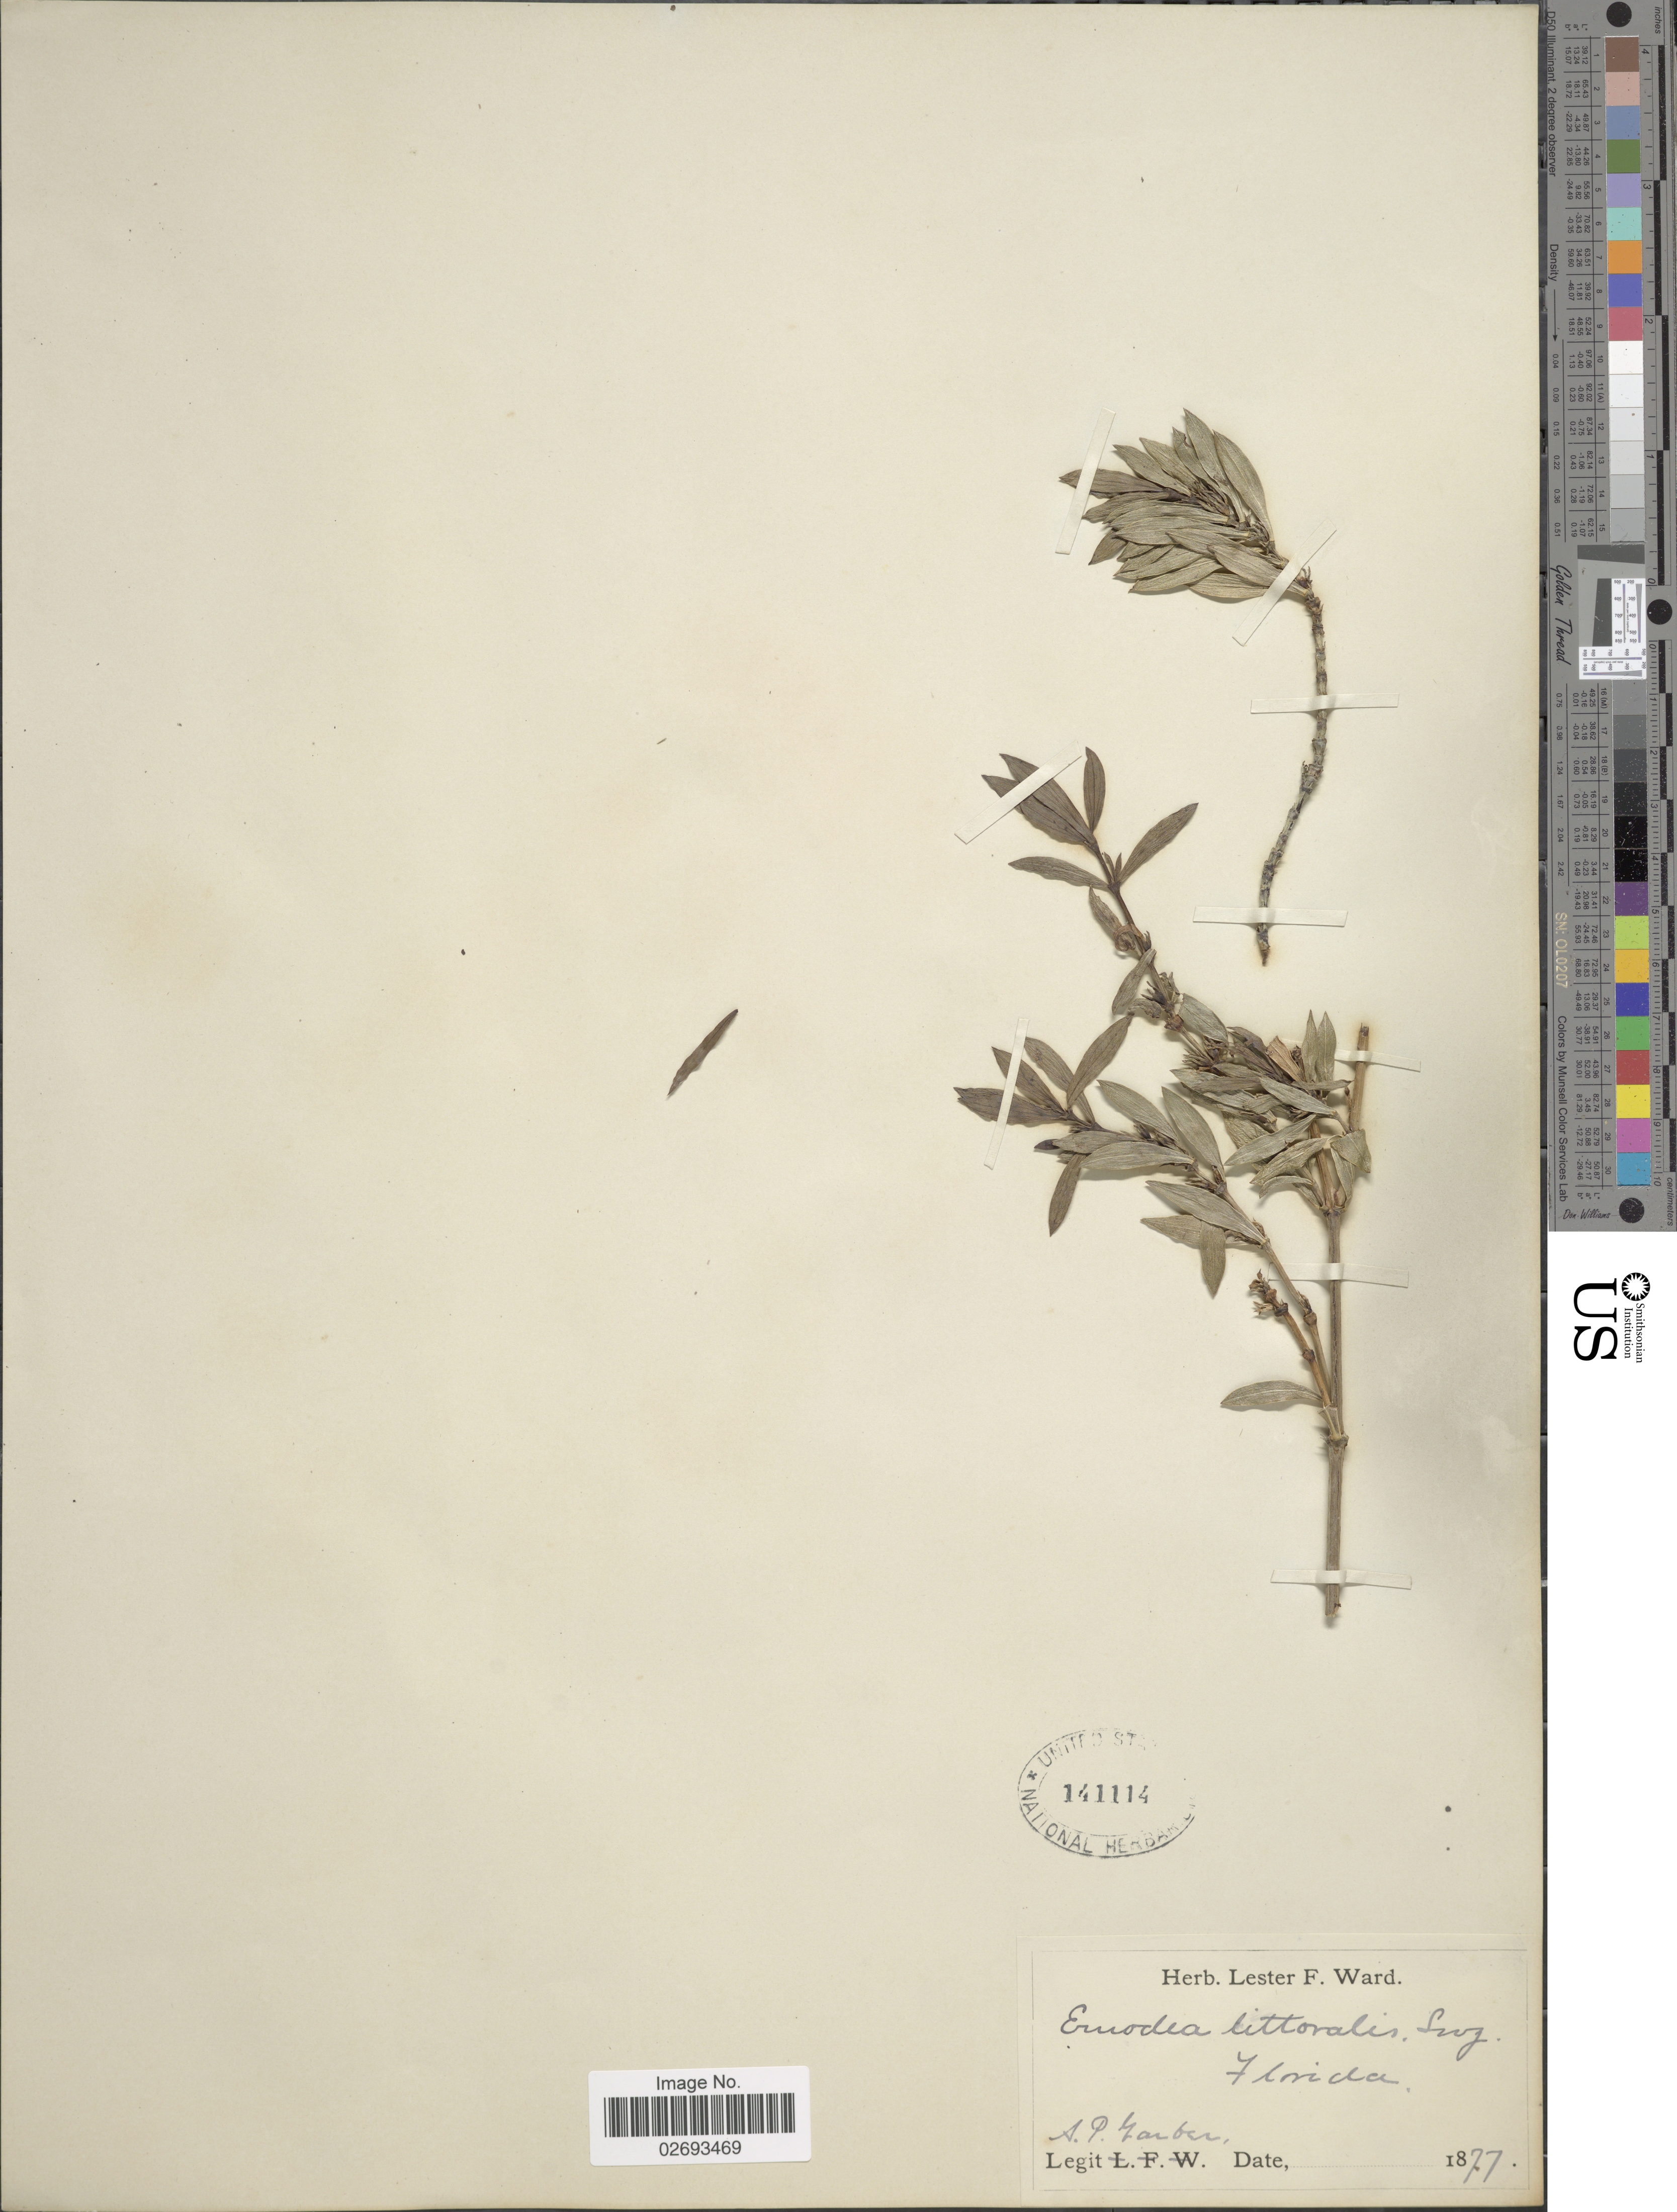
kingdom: Plantae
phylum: Tracheophyta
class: Magnoliopsida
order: Gentianales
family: Rubiaceae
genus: Ernodea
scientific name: Ernodea littoralis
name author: Sw.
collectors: A. P. Garber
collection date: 1877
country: United States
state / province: Florida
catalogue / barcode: US 141114